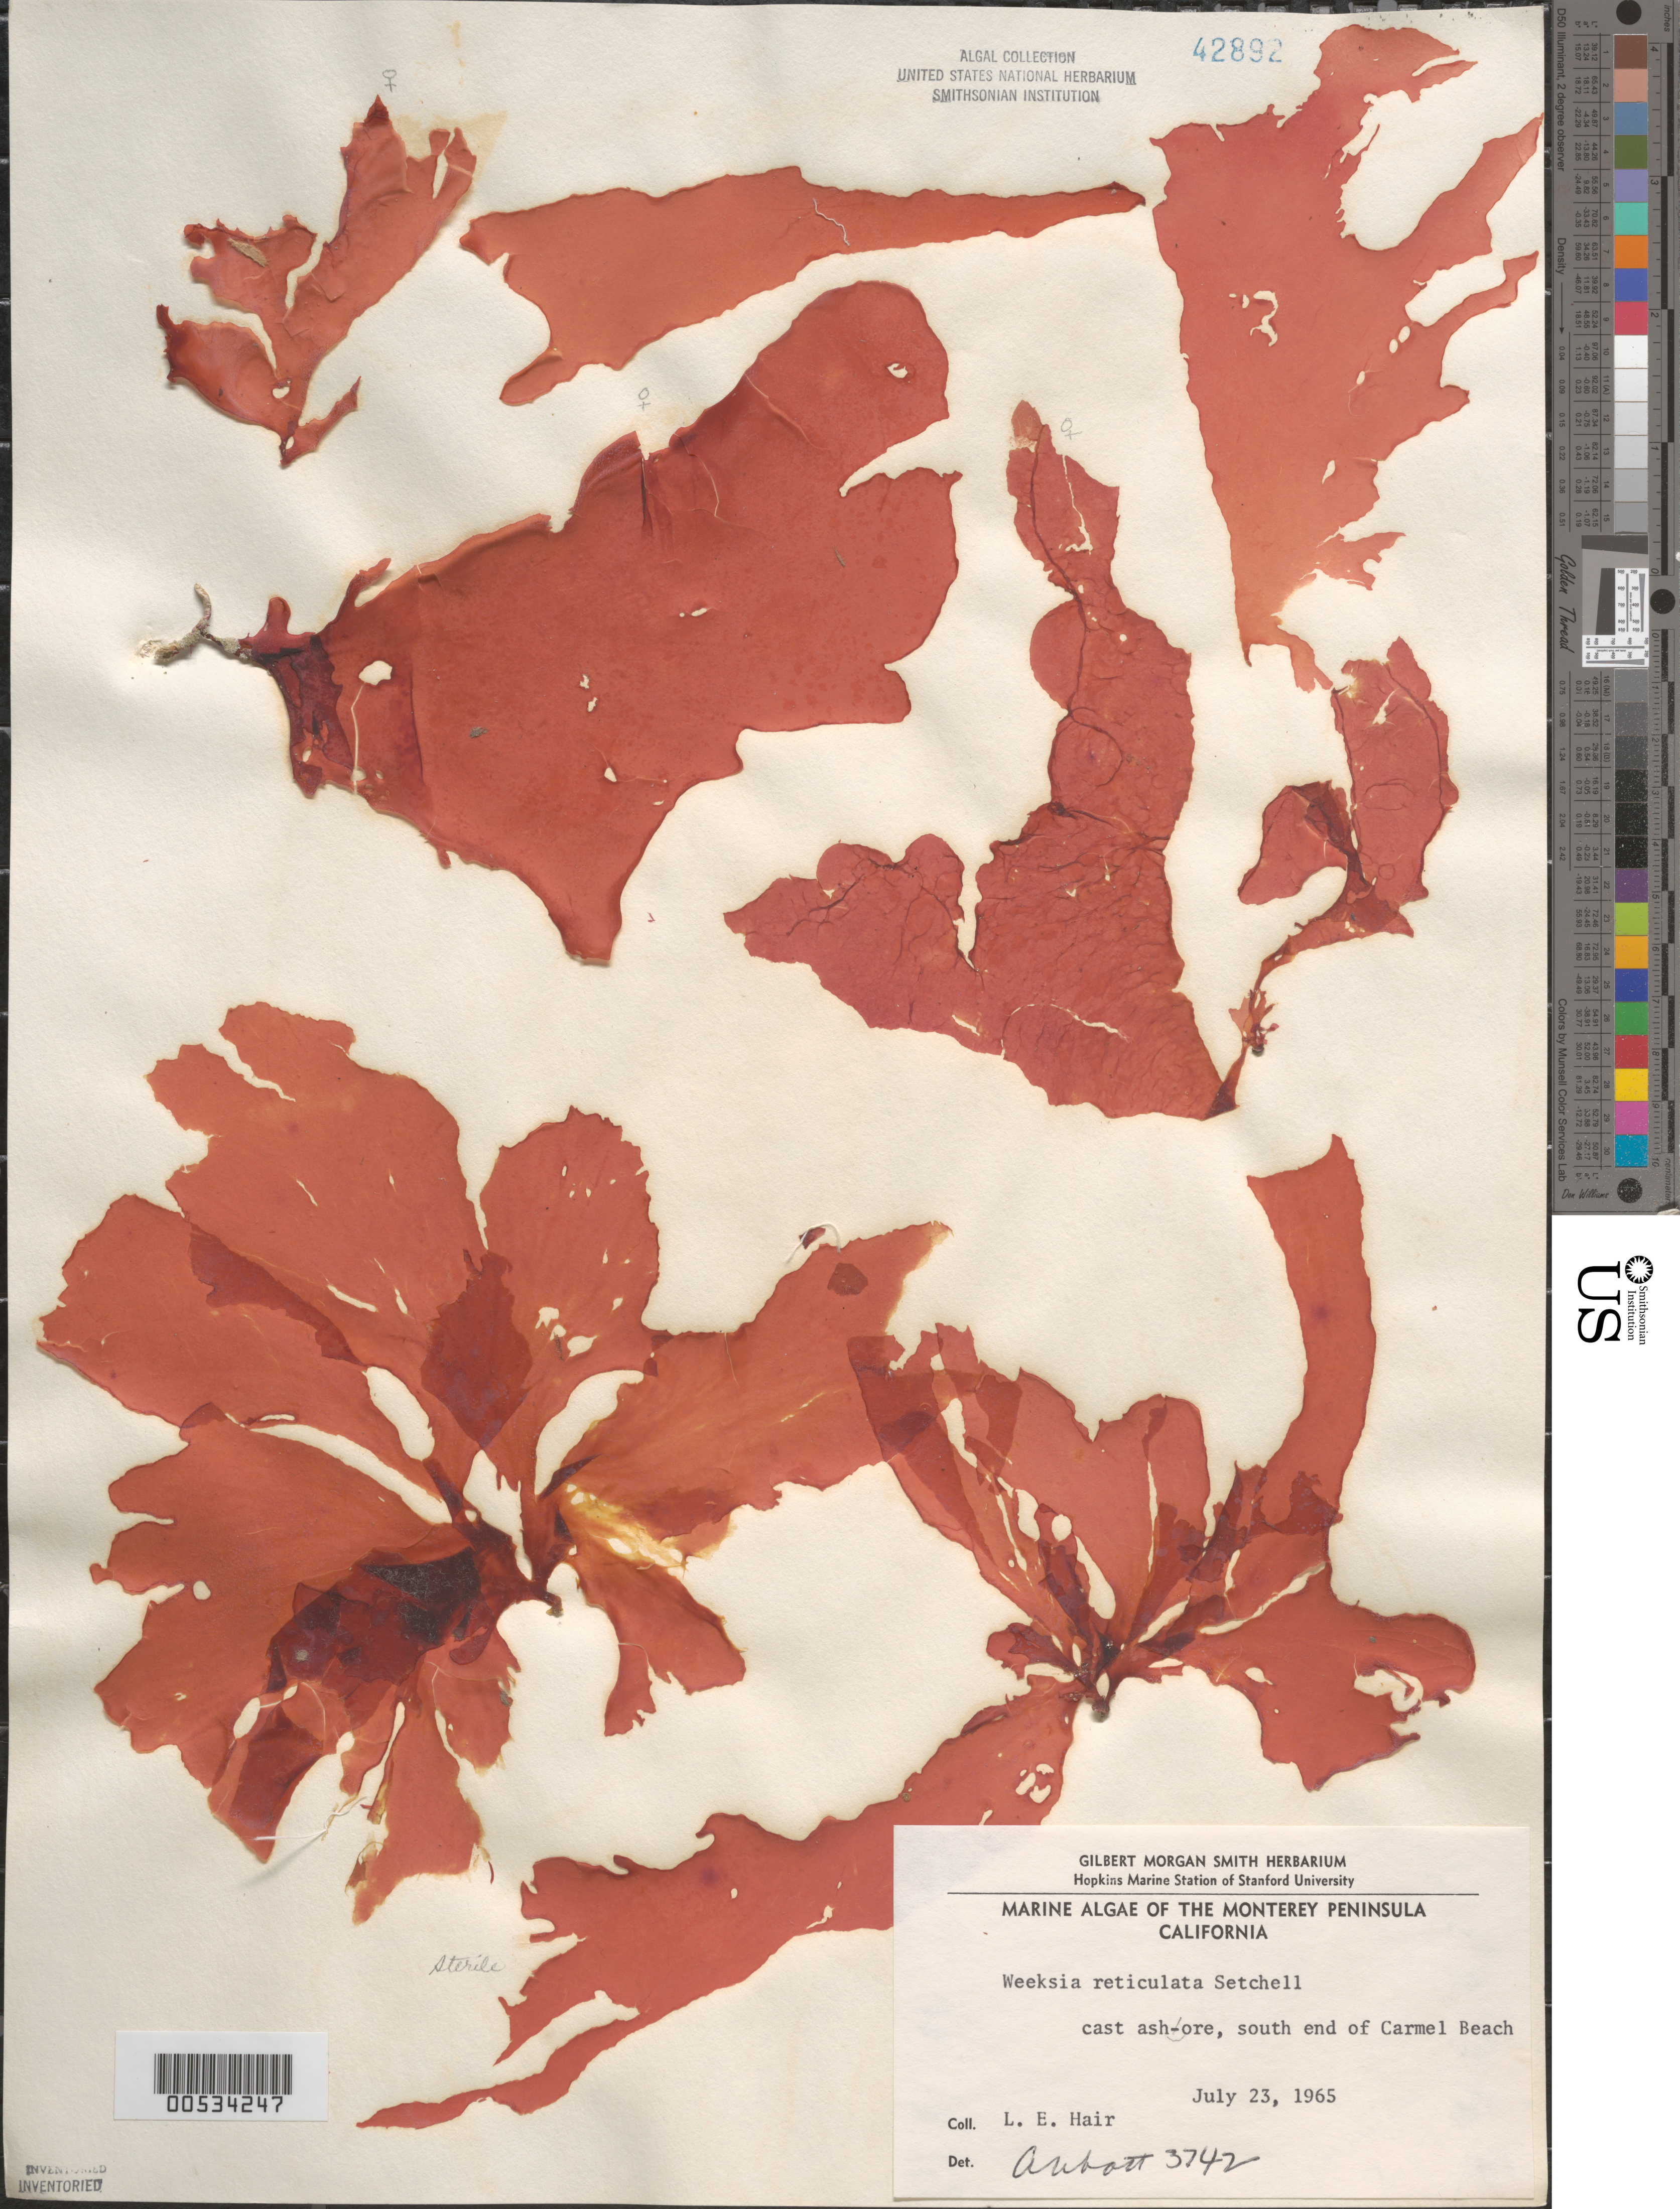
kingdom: Plantae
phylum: Rhodophyta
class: Florideophyceae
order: Gigartinales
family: Dumontiaceae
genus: Weeksia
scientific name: Weeksia reticulata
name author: Setch.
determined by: Abbott, Isabella A.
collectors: L. Hair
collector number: IAA 3742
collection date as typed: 23 Jul 1965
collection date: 1965-07-23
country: United States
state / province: California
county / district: Monterey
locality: Carmel Beach, south end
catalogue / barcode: US 42892